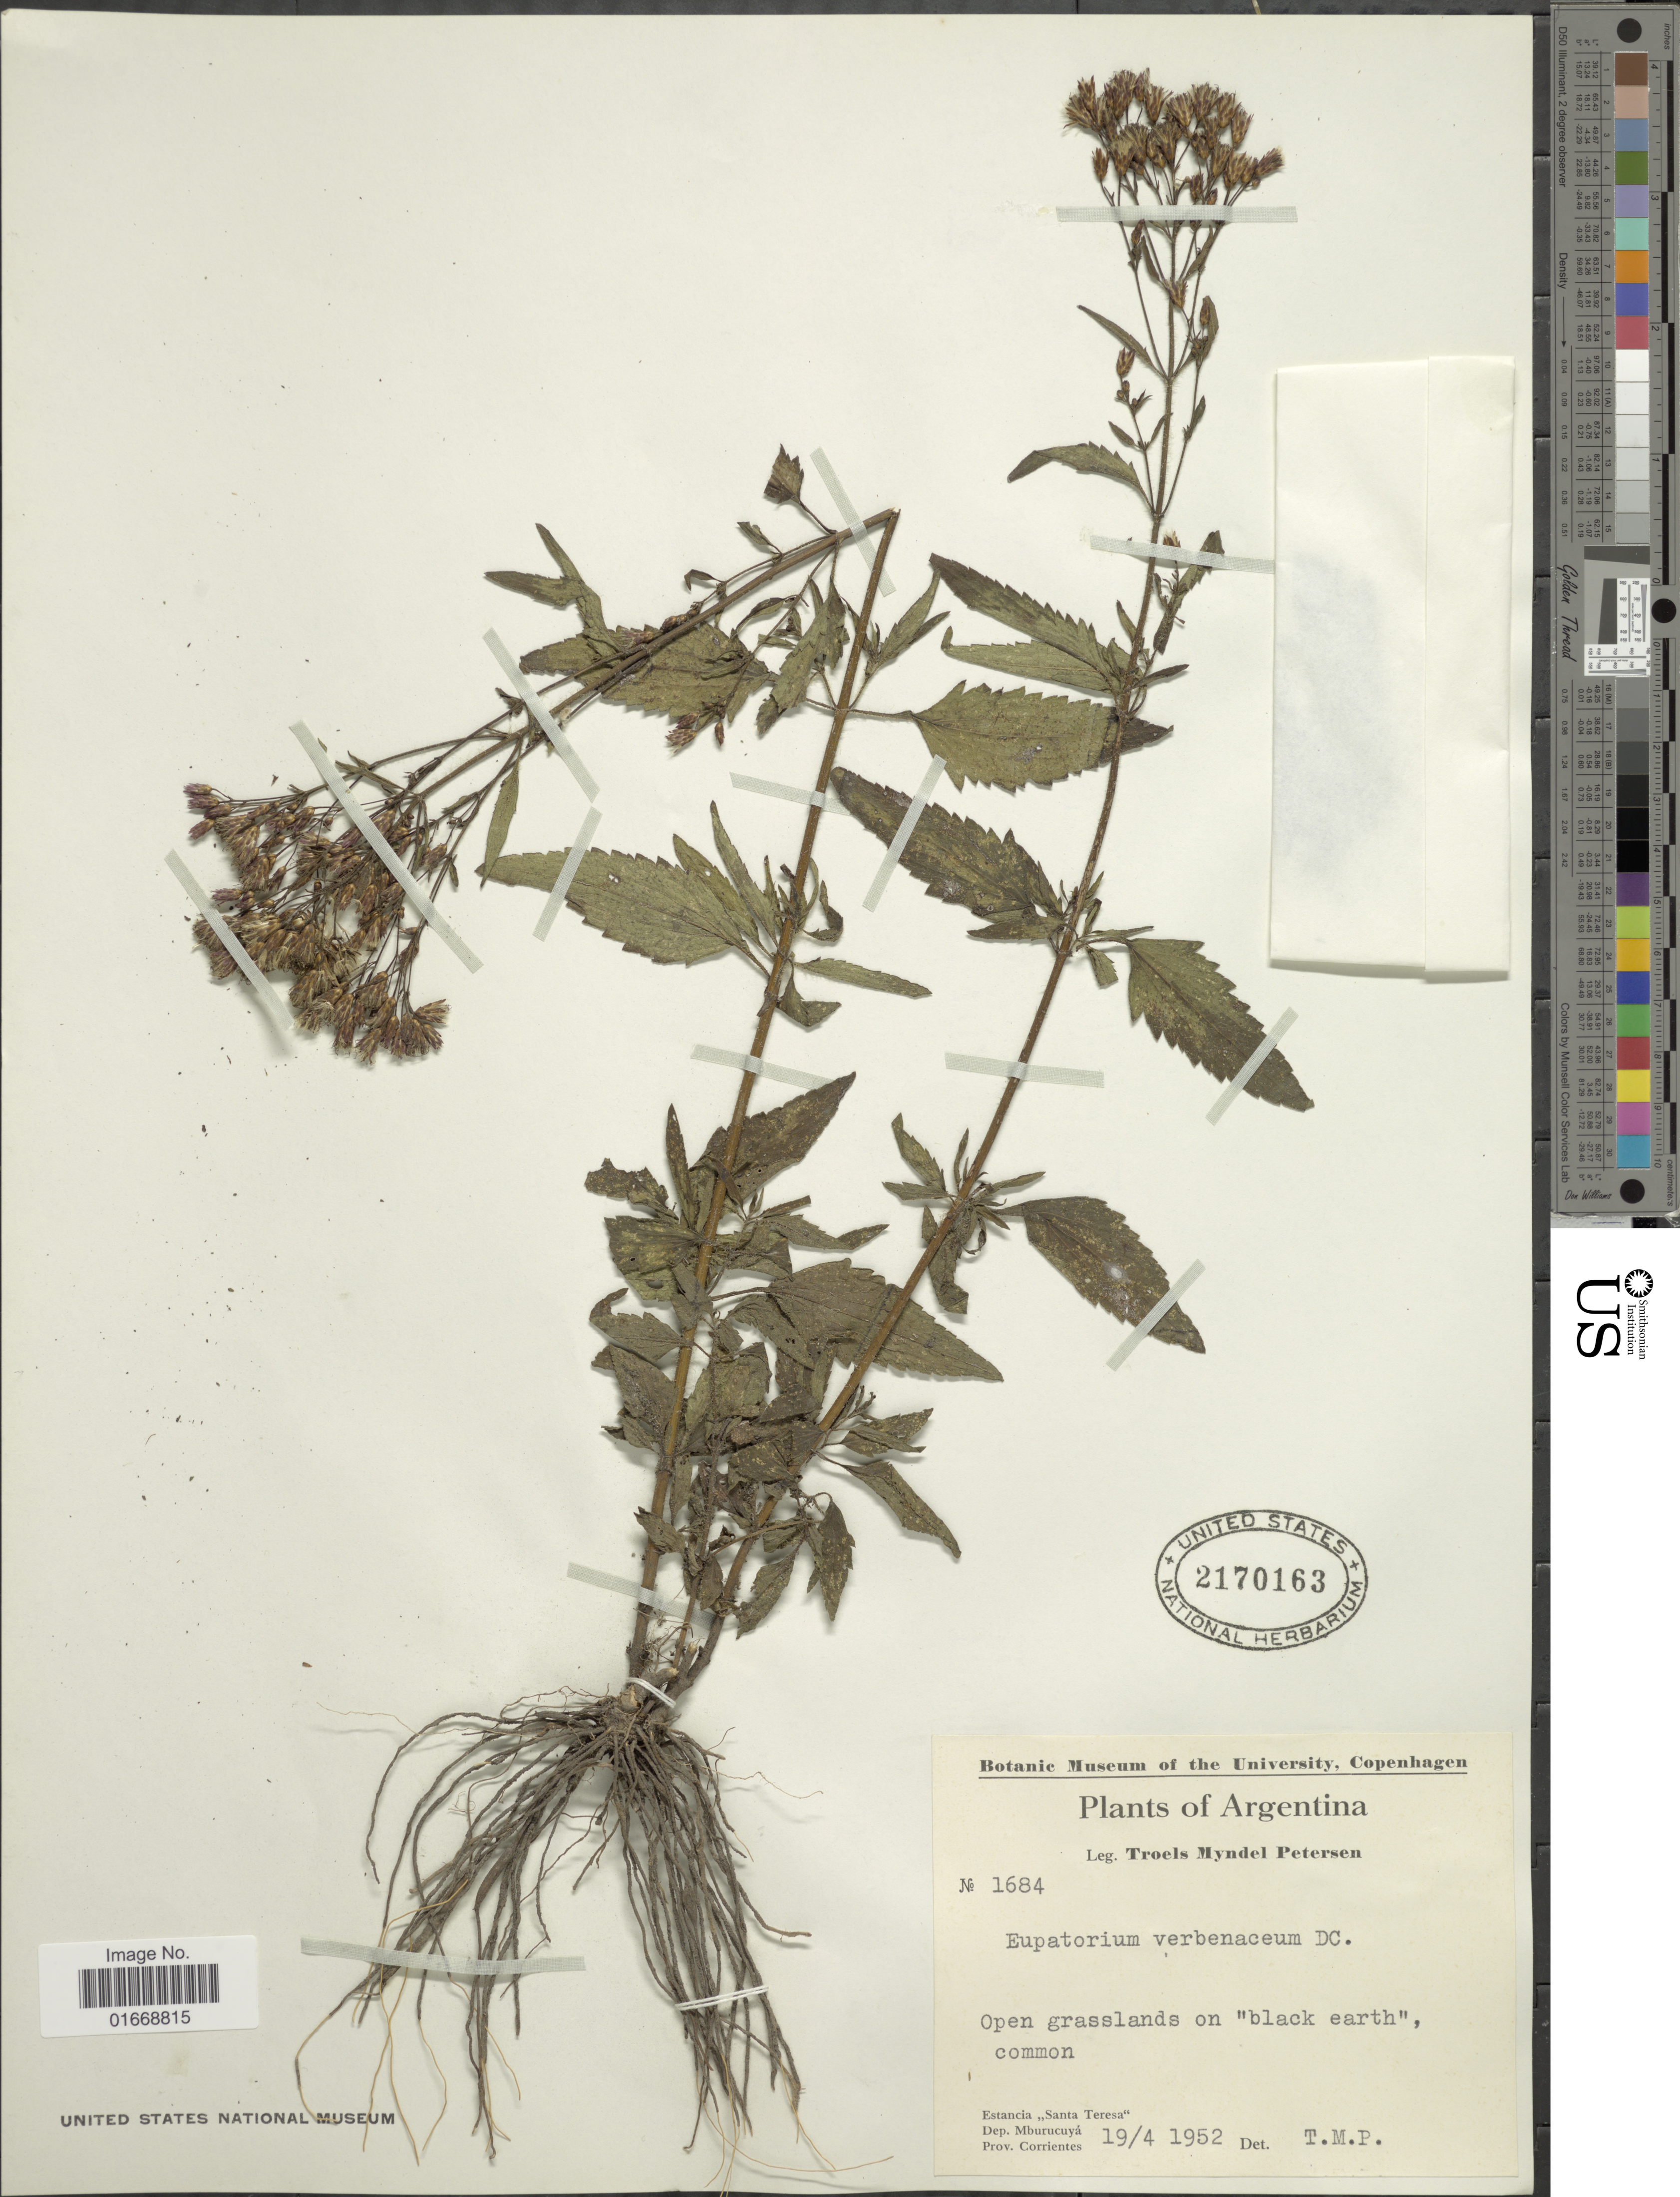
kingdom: Plantae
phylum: Tracheophyta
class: Magnoliopsida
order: Asterales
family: Asteraceae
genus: Chromolaena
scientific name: Chromolaena verbenacea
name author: (DC.) R.M. King & H. Rob.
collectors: T. M. Petersen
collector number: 1684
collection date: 1952-04-19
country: Argentina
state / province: Corrientes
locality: Estancia Santa Teresa, Dep. Mburucuya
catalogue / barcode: US 2170163